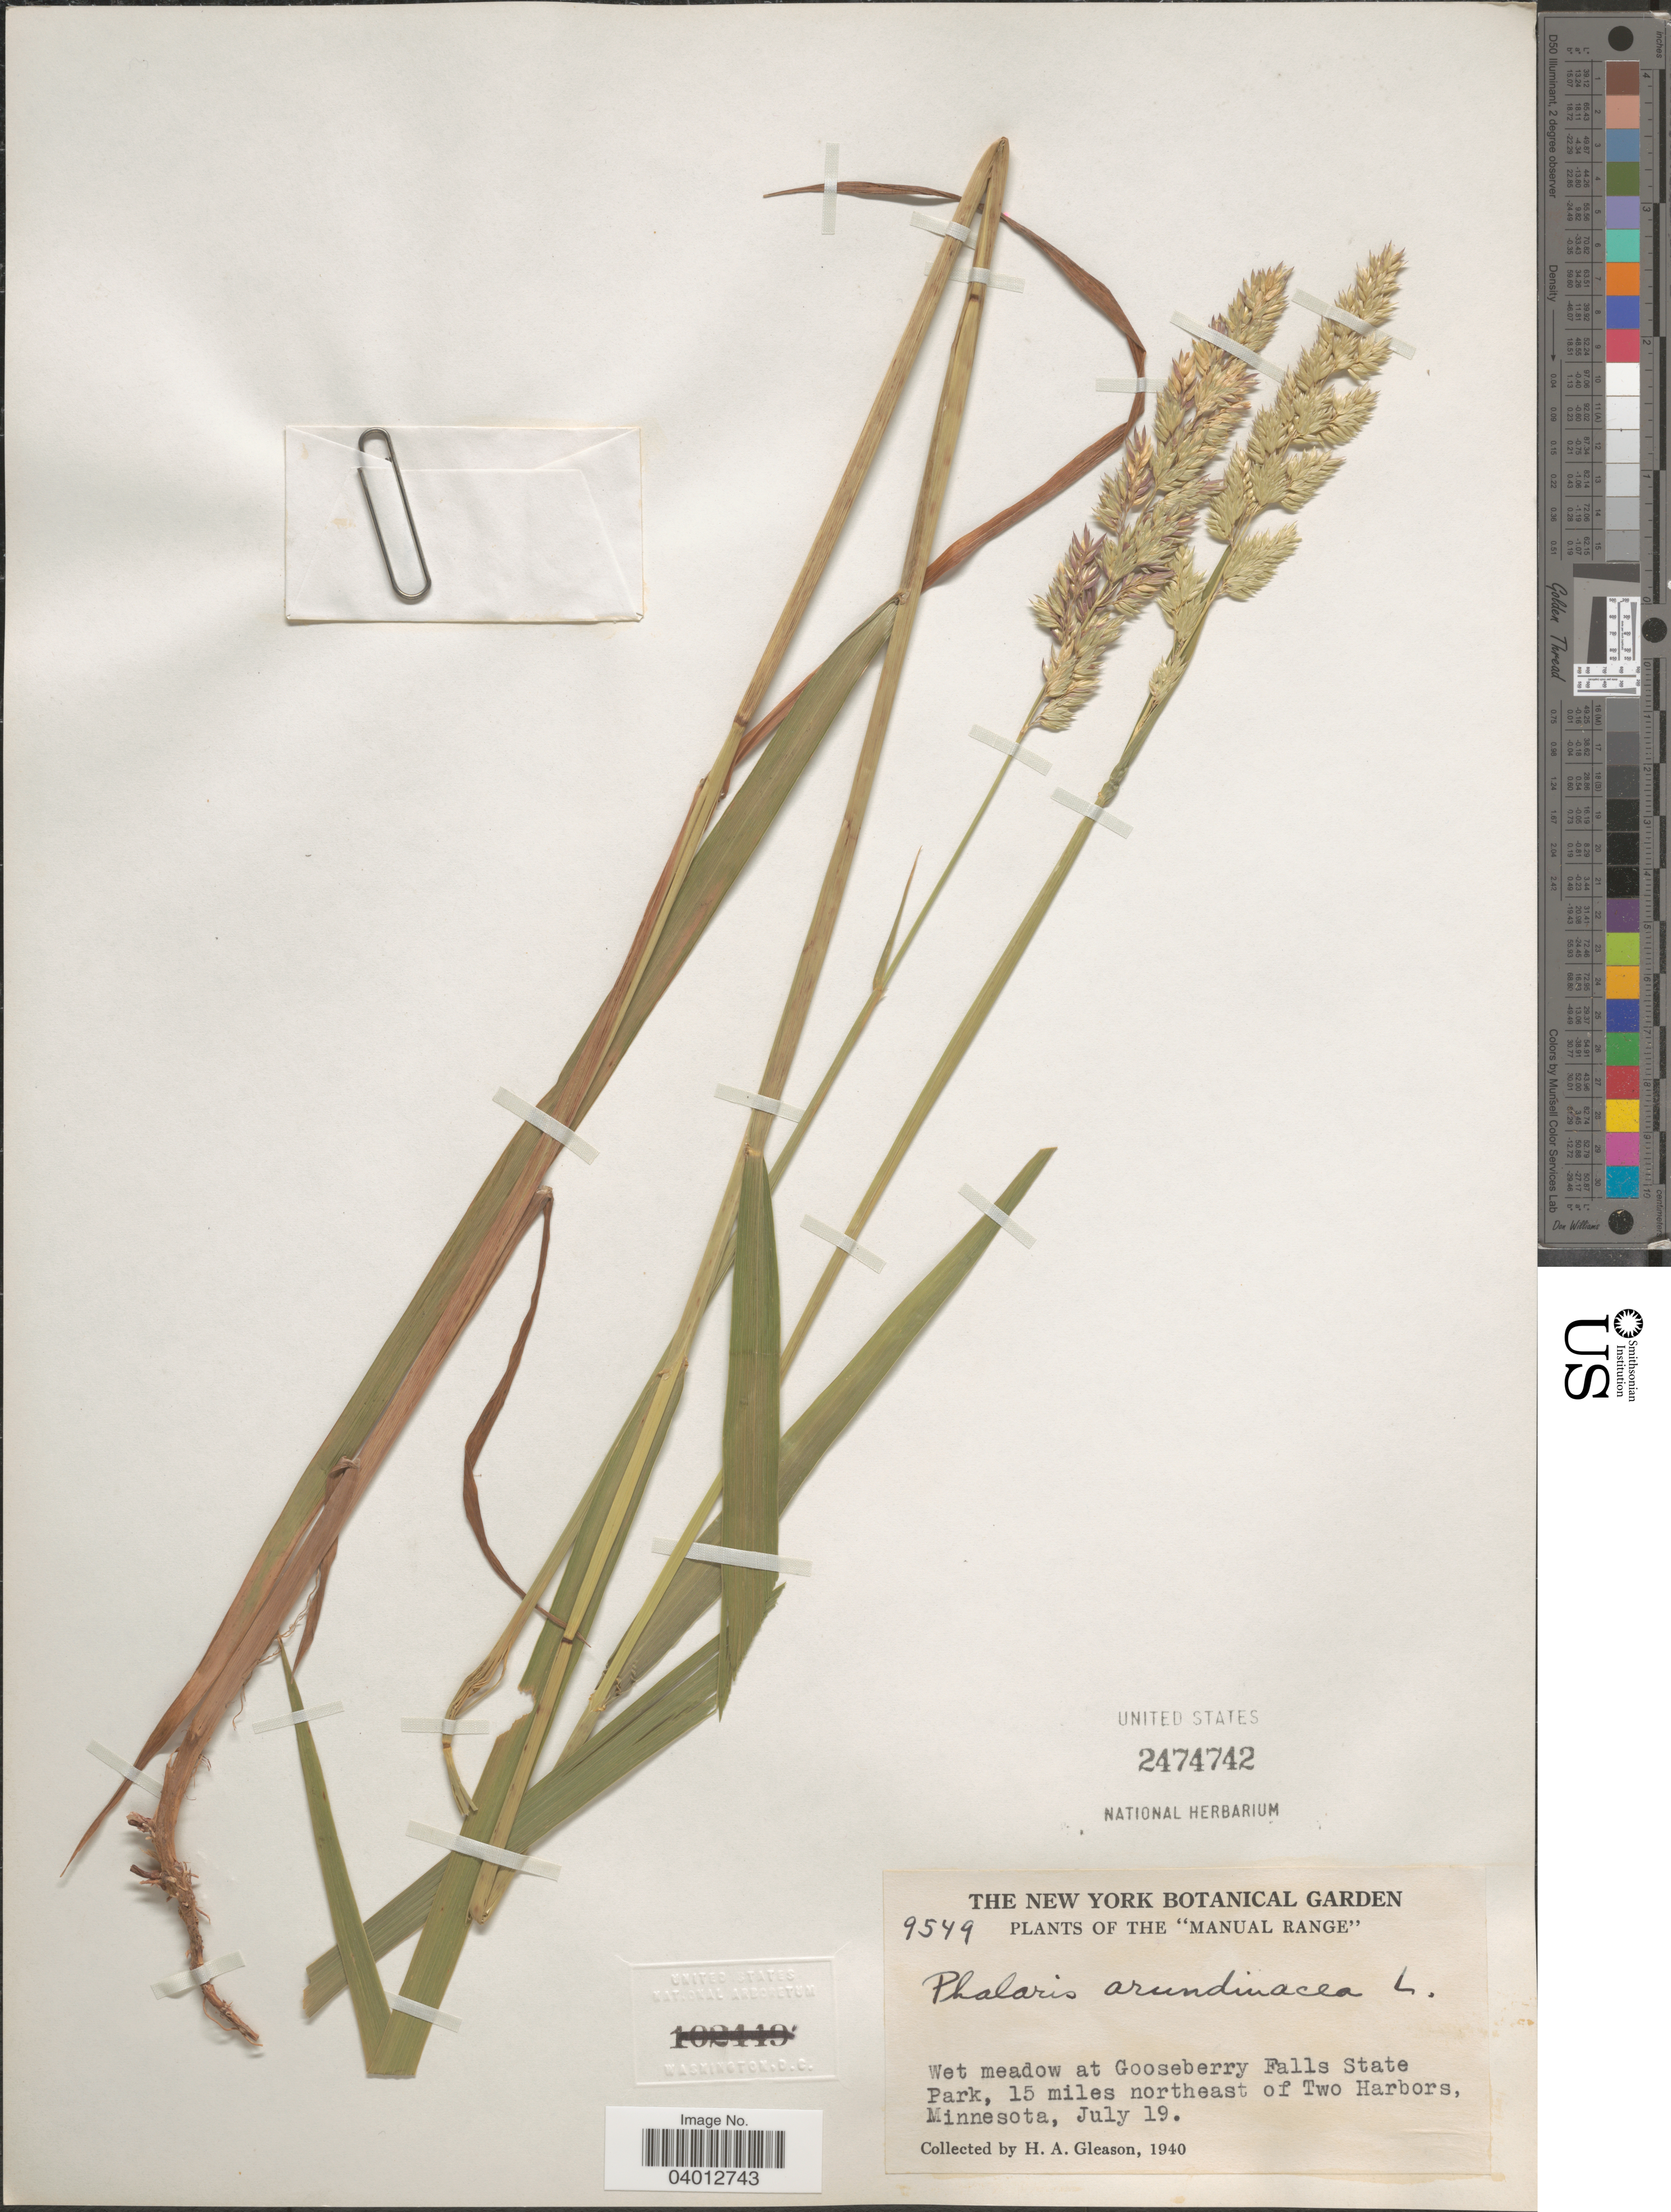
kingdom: Plantae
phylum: Tracheophyta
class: Liliopsida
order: Poales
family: Poaceae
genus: Phalaris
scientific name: Phalaris arundinacea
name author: L.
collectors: H. A. Gleason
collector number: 9549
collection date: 1940-07-19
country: United States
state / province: Minnesota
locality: The "Manual Range". Gooseberry Falls State Park, 15 miles northeast of Two Harbors.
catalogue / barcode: US 2474742